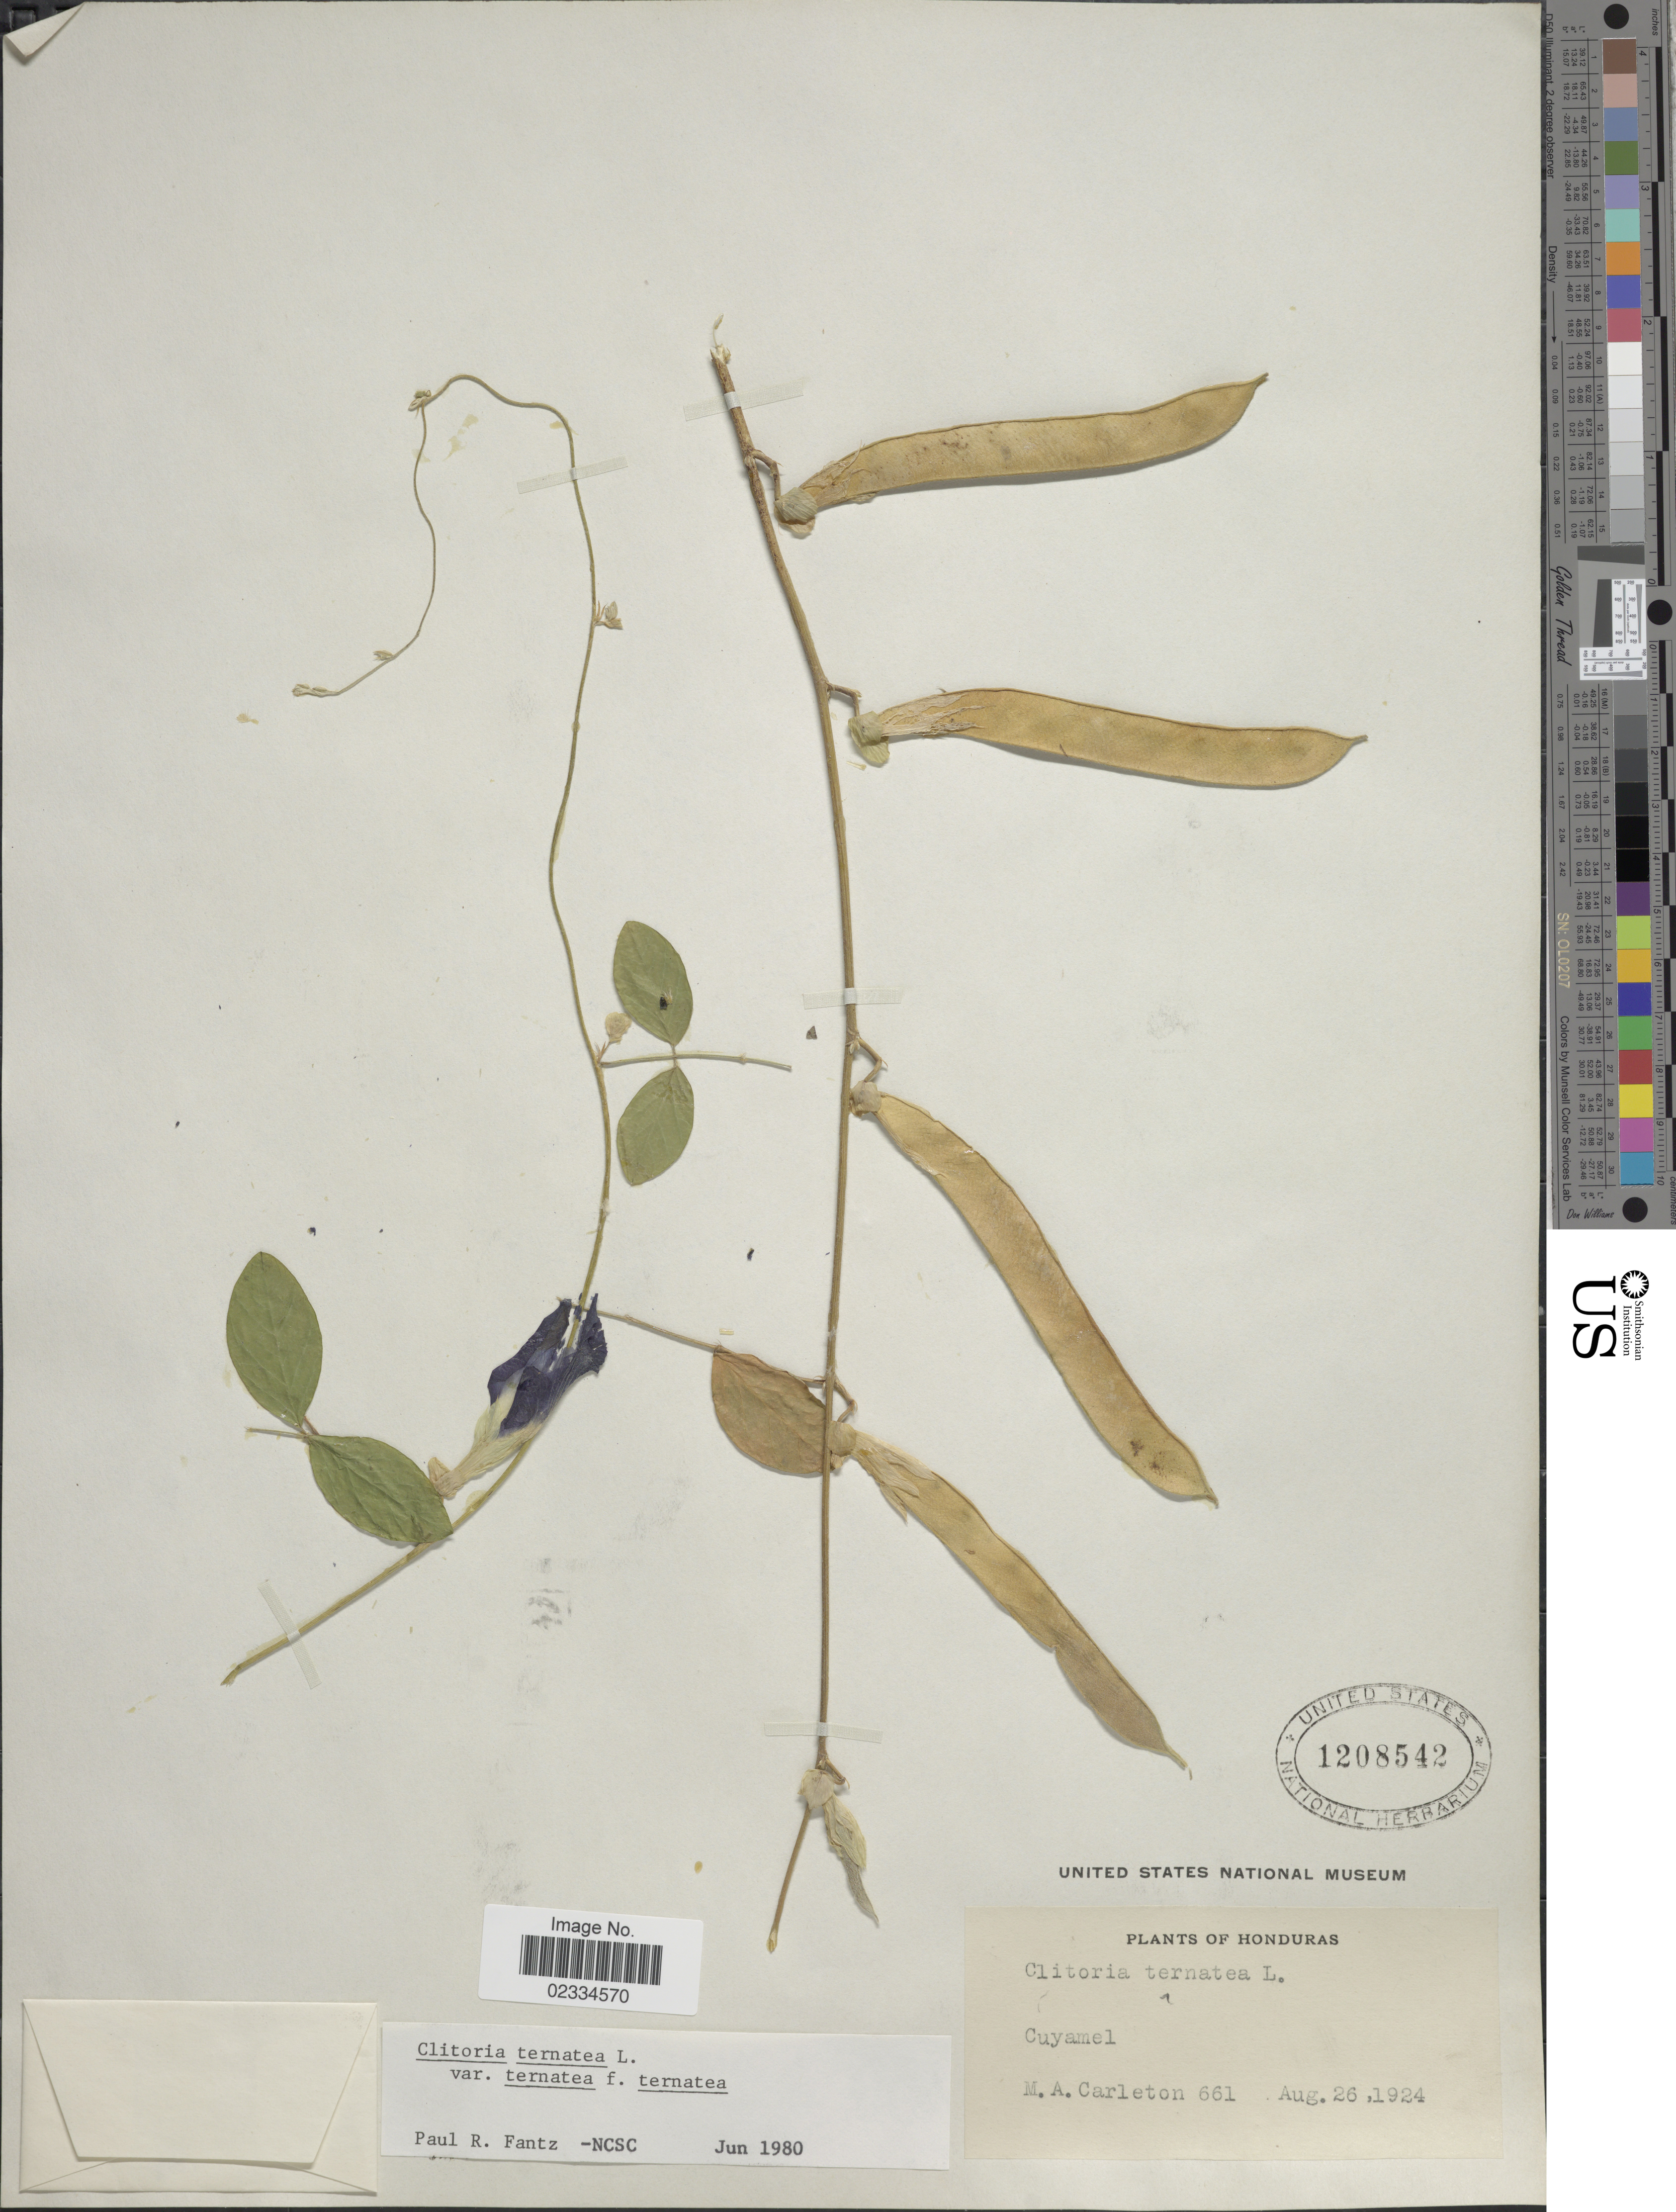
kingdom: Plantae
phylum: Tracheophyta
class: Magnoliopsida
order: Fabales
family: Fabaceae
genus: Clitoria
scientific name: Clitoria ternatea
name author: L.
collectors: M. A. Carleton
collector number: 661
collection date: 1924-08-26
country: Honduras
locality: Cuyamel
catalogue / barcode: US 1208542